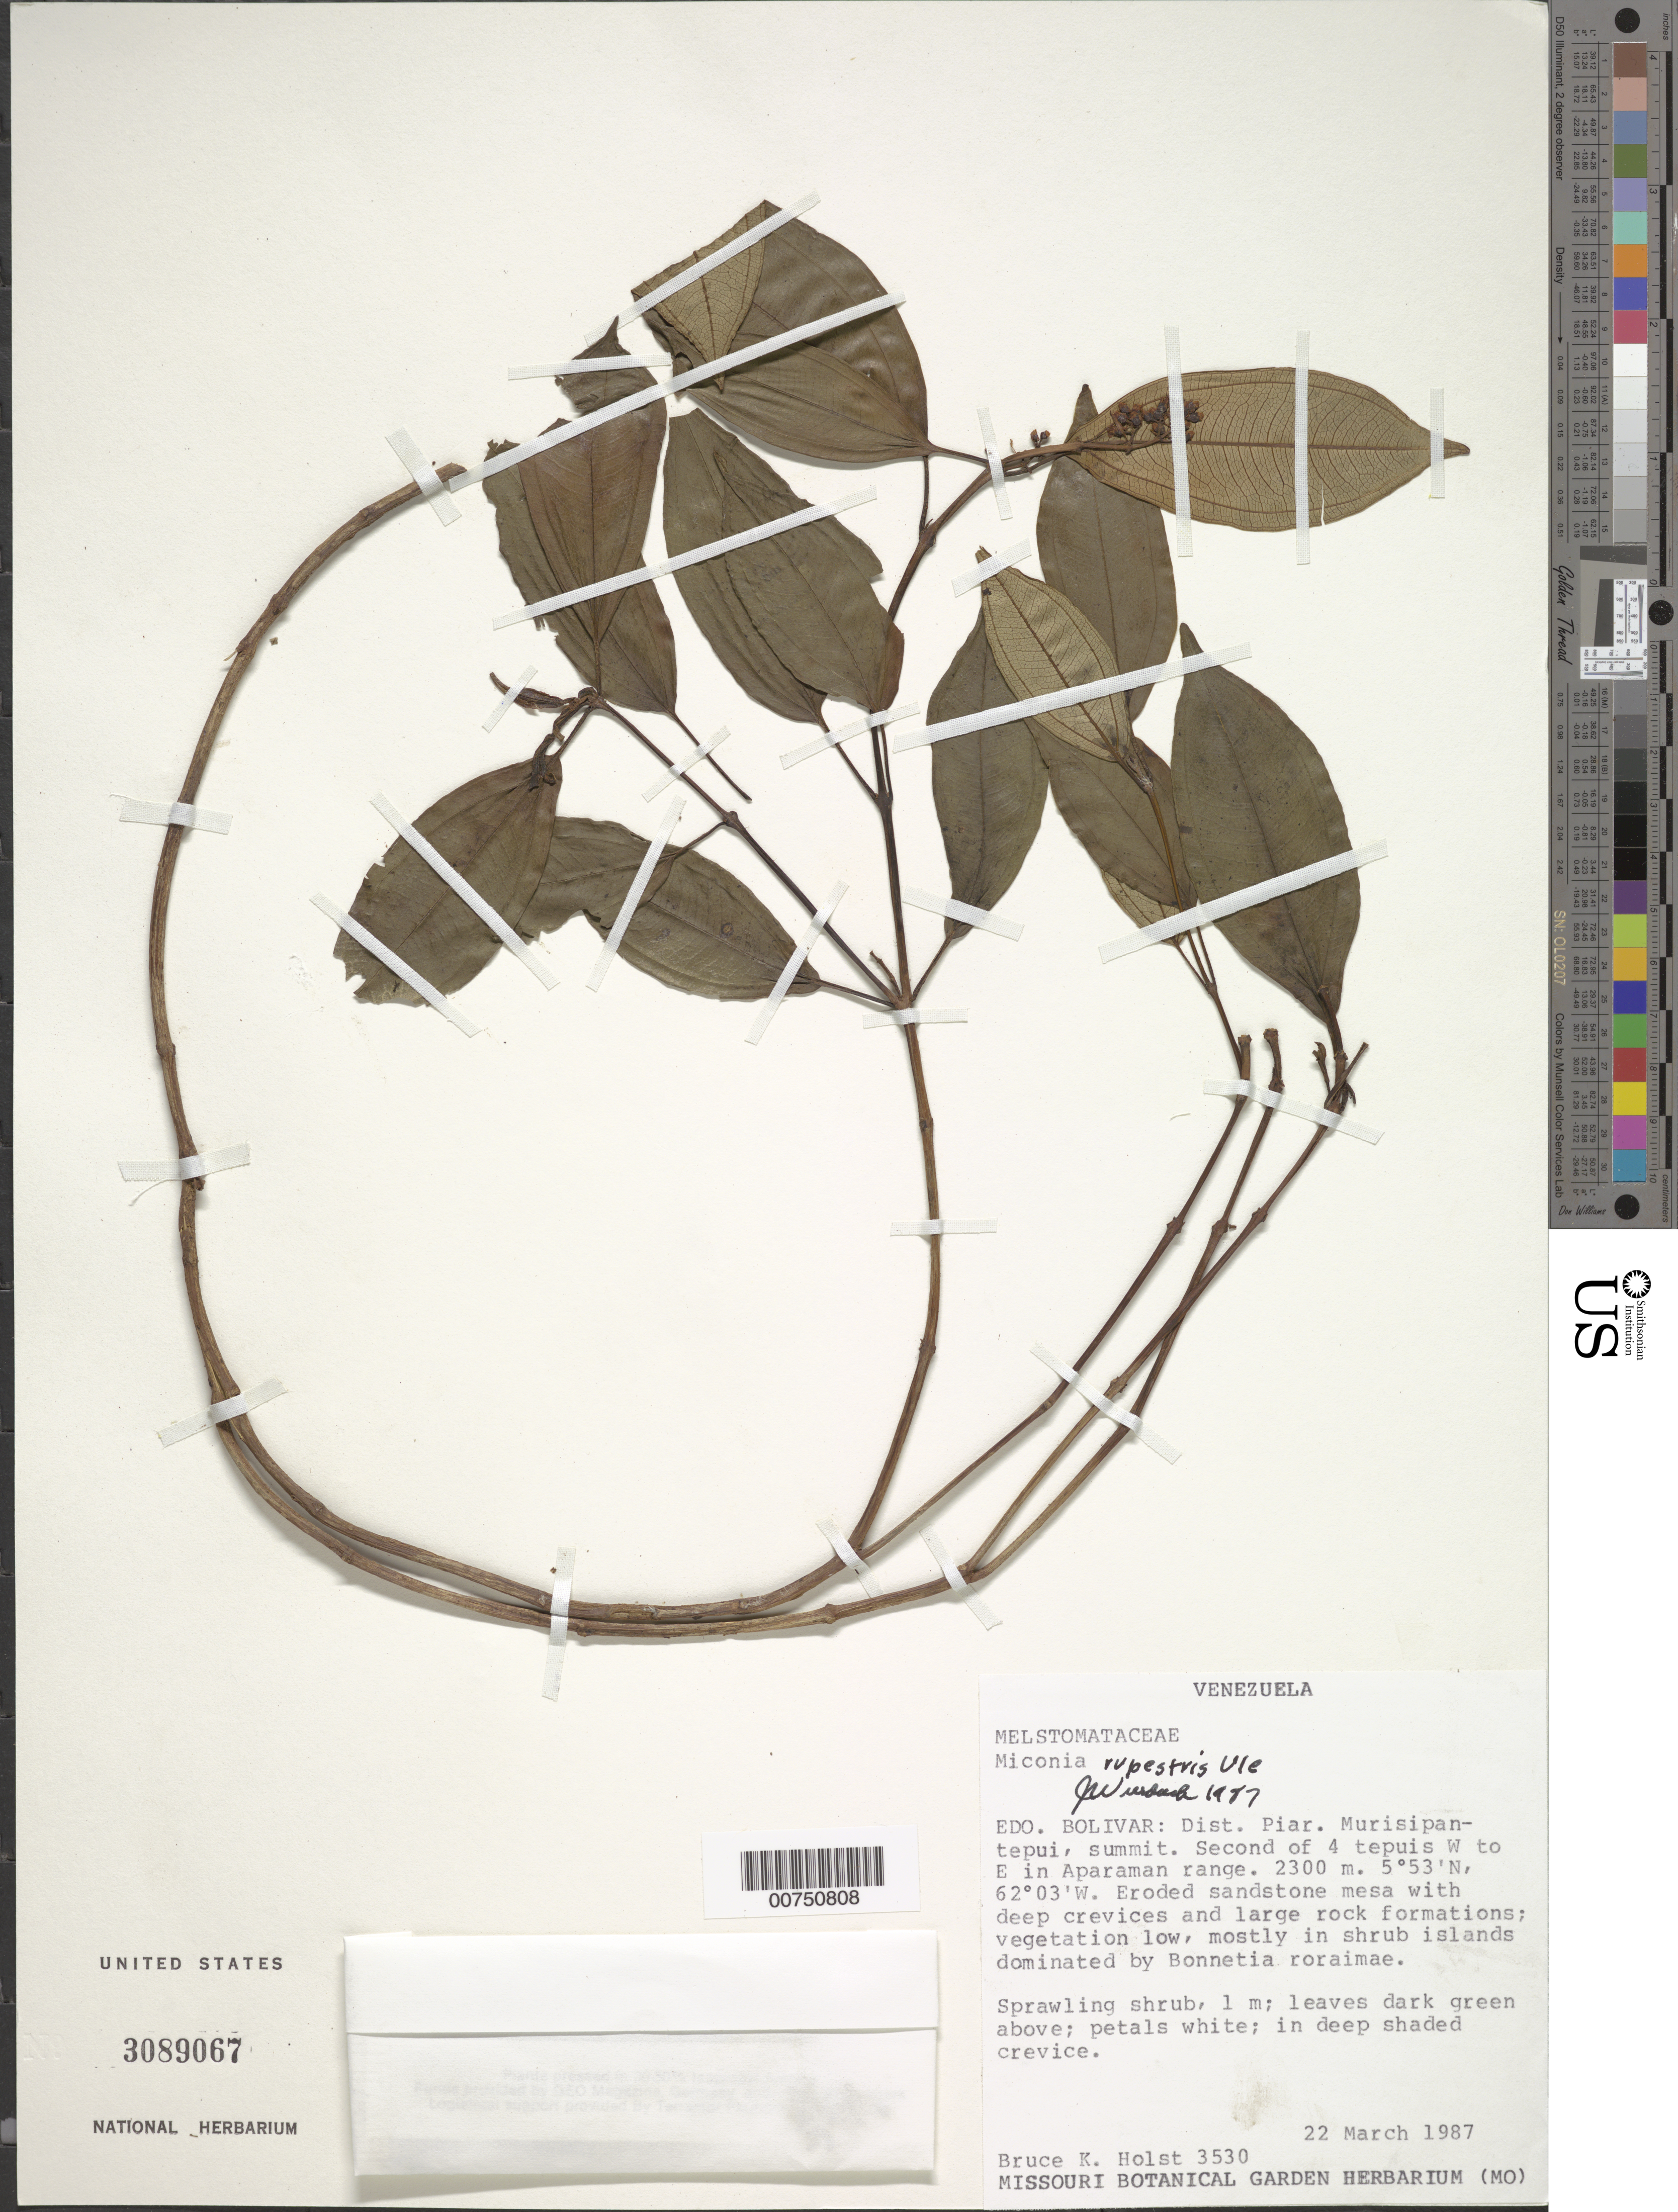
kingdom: Plantae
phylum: Tracheophyta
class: Magnoliopsida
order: Myrtales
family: Melastomataceae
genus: Miconia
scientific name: Miconia rupestris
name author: Ule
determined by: Wurdack, John J., (US), US (UNITED STATES)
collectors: B. Holst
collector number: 3530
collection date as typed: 22-Mar-87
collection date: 1987-03-22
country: Venezuela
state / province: Bolívar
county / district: Piar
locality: Murisipan-tepuí summit, 2nd of 4 tepuís in Aparaman-tepuí range from W to E, East of Auyan-tepuí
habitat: Eroded sandstone mesa with deep crevices and large rock formations; rocky slope near tepui edge; vegetation low, mostly in shrub islands dominated…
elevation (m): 2300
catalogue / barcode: US 3089067